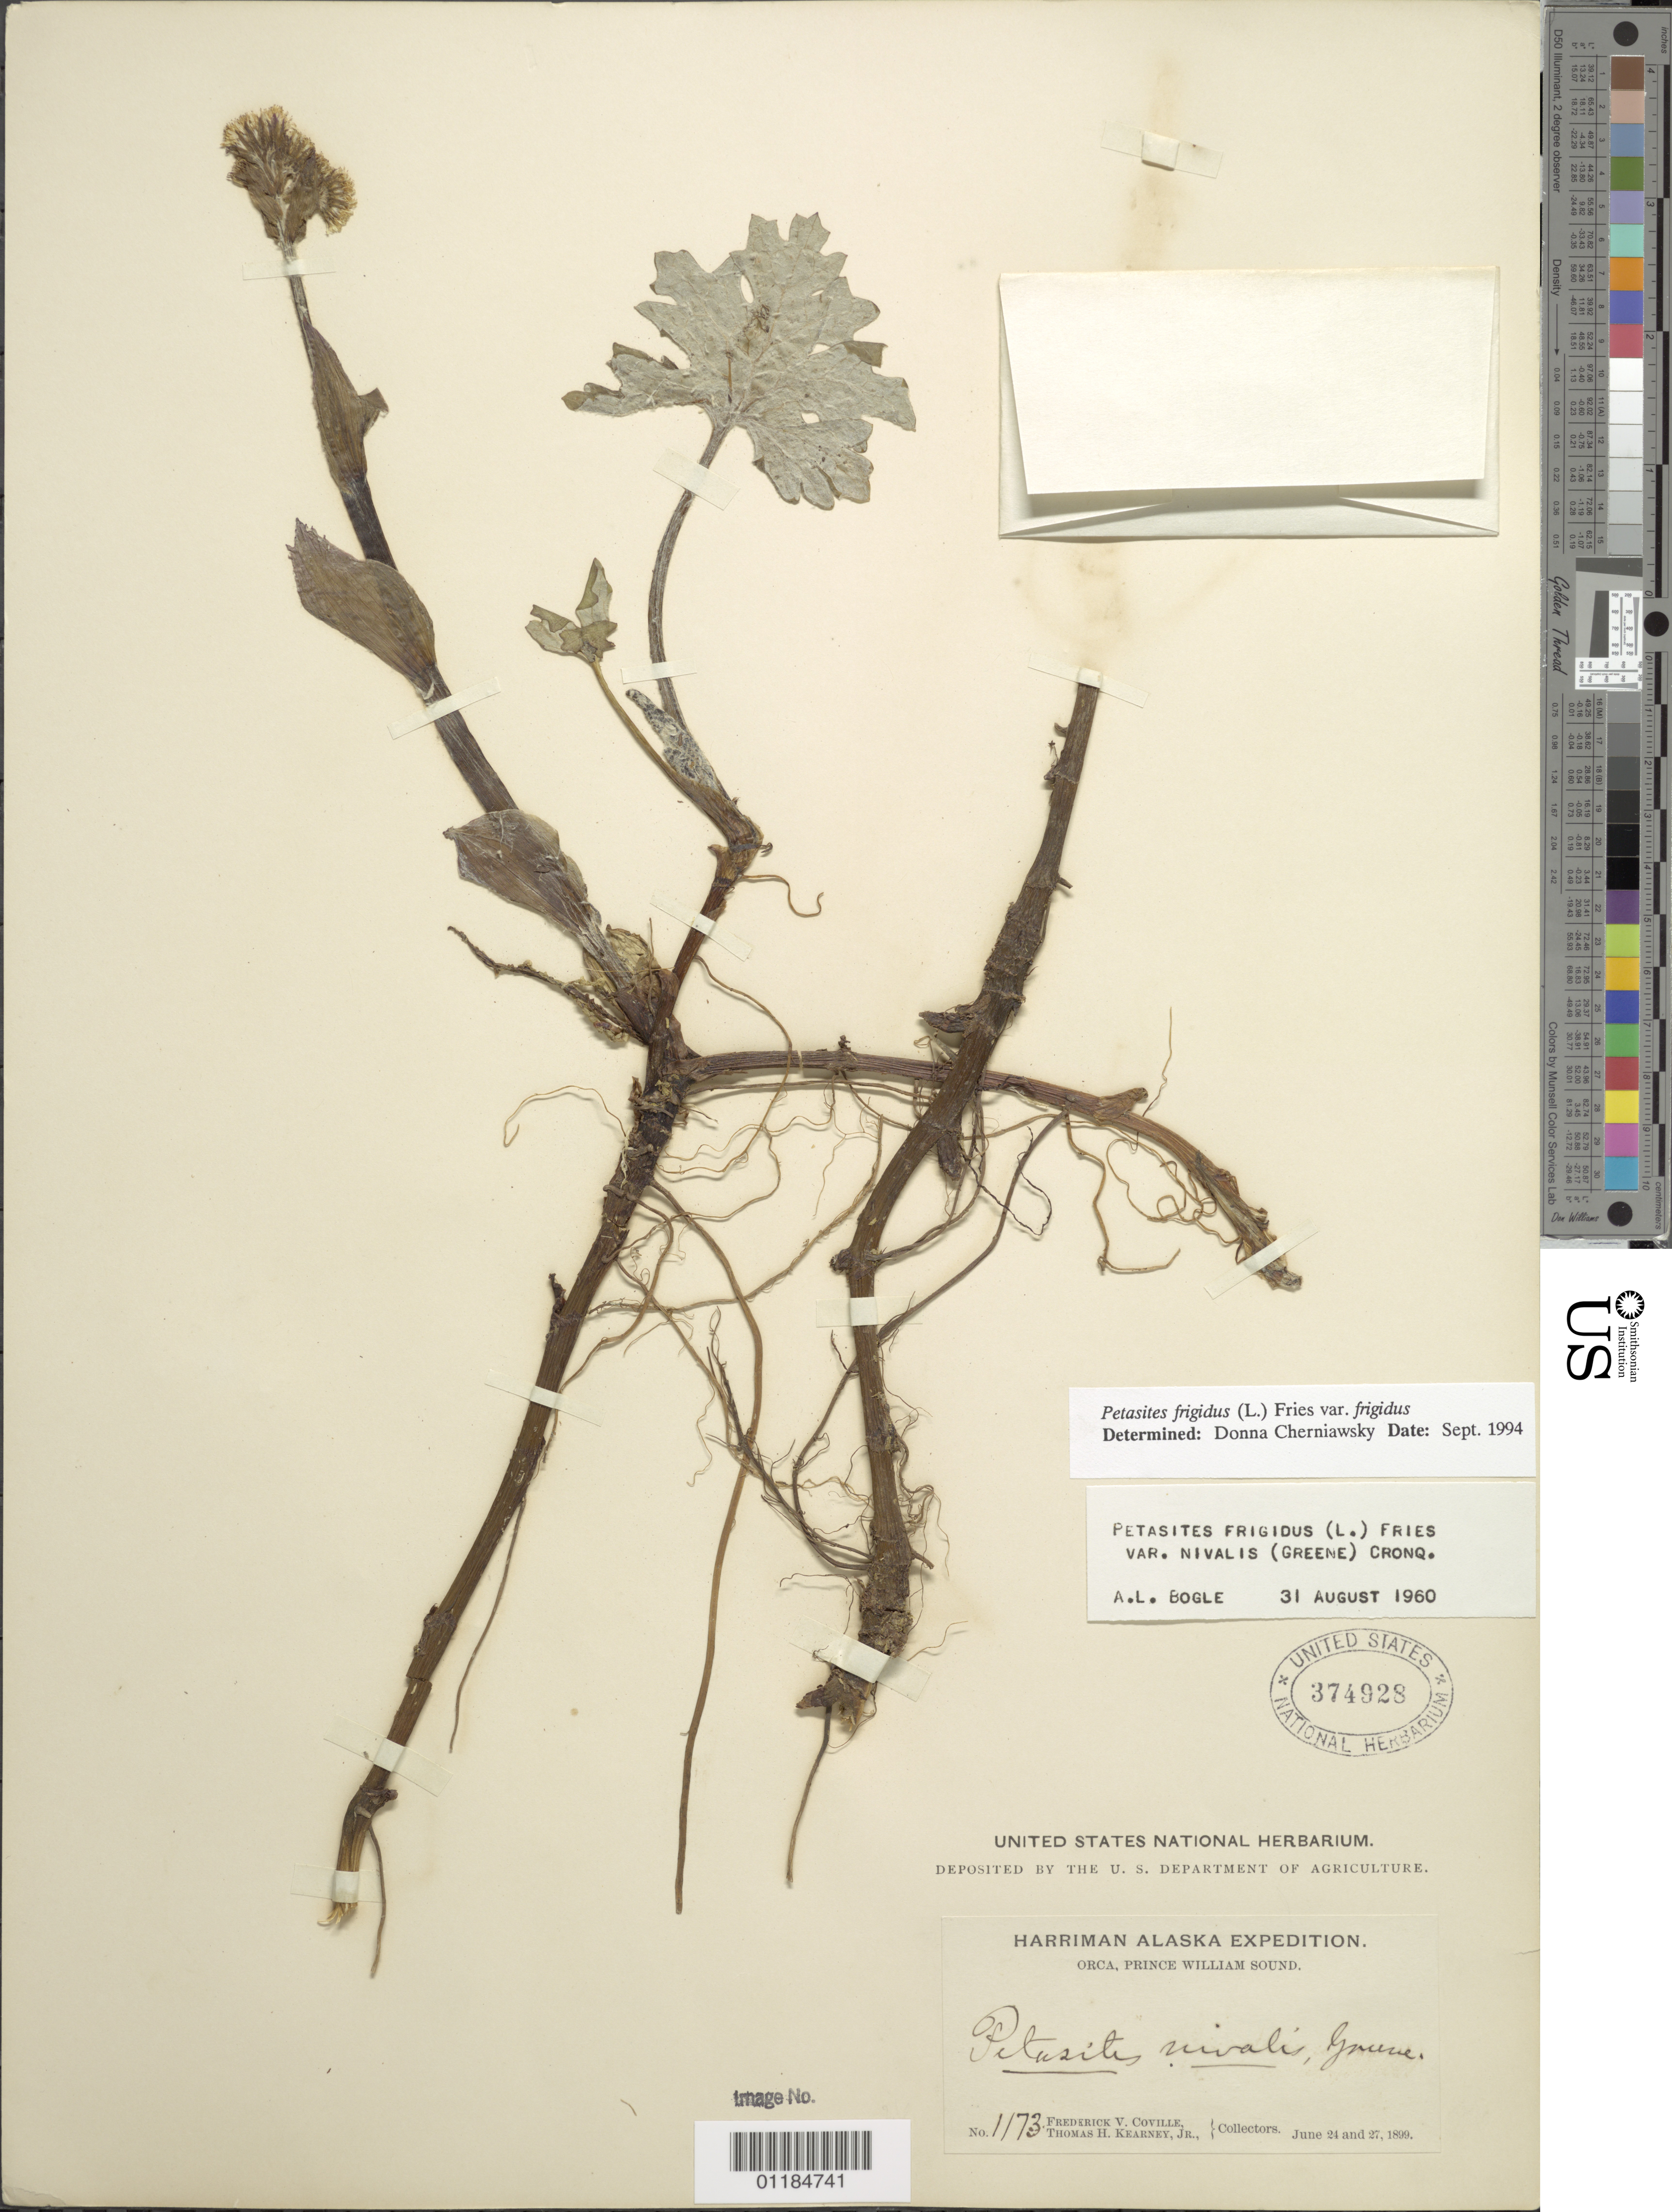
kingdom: Plantae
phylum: Tracheophyta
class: Magnoliopsida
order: Asterales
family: Asteraceae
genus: Petasites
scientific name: Petasites frigidus var. frigidus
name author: (L.) Fr.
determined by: Cherniawsky, Donna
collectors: F. V. Coville & T. H. Kearney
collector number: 1173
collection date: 1899-06-24/1899-06-27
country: United States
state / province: Alaska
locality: Orca, Prince William Sound.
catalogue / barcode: US 374928